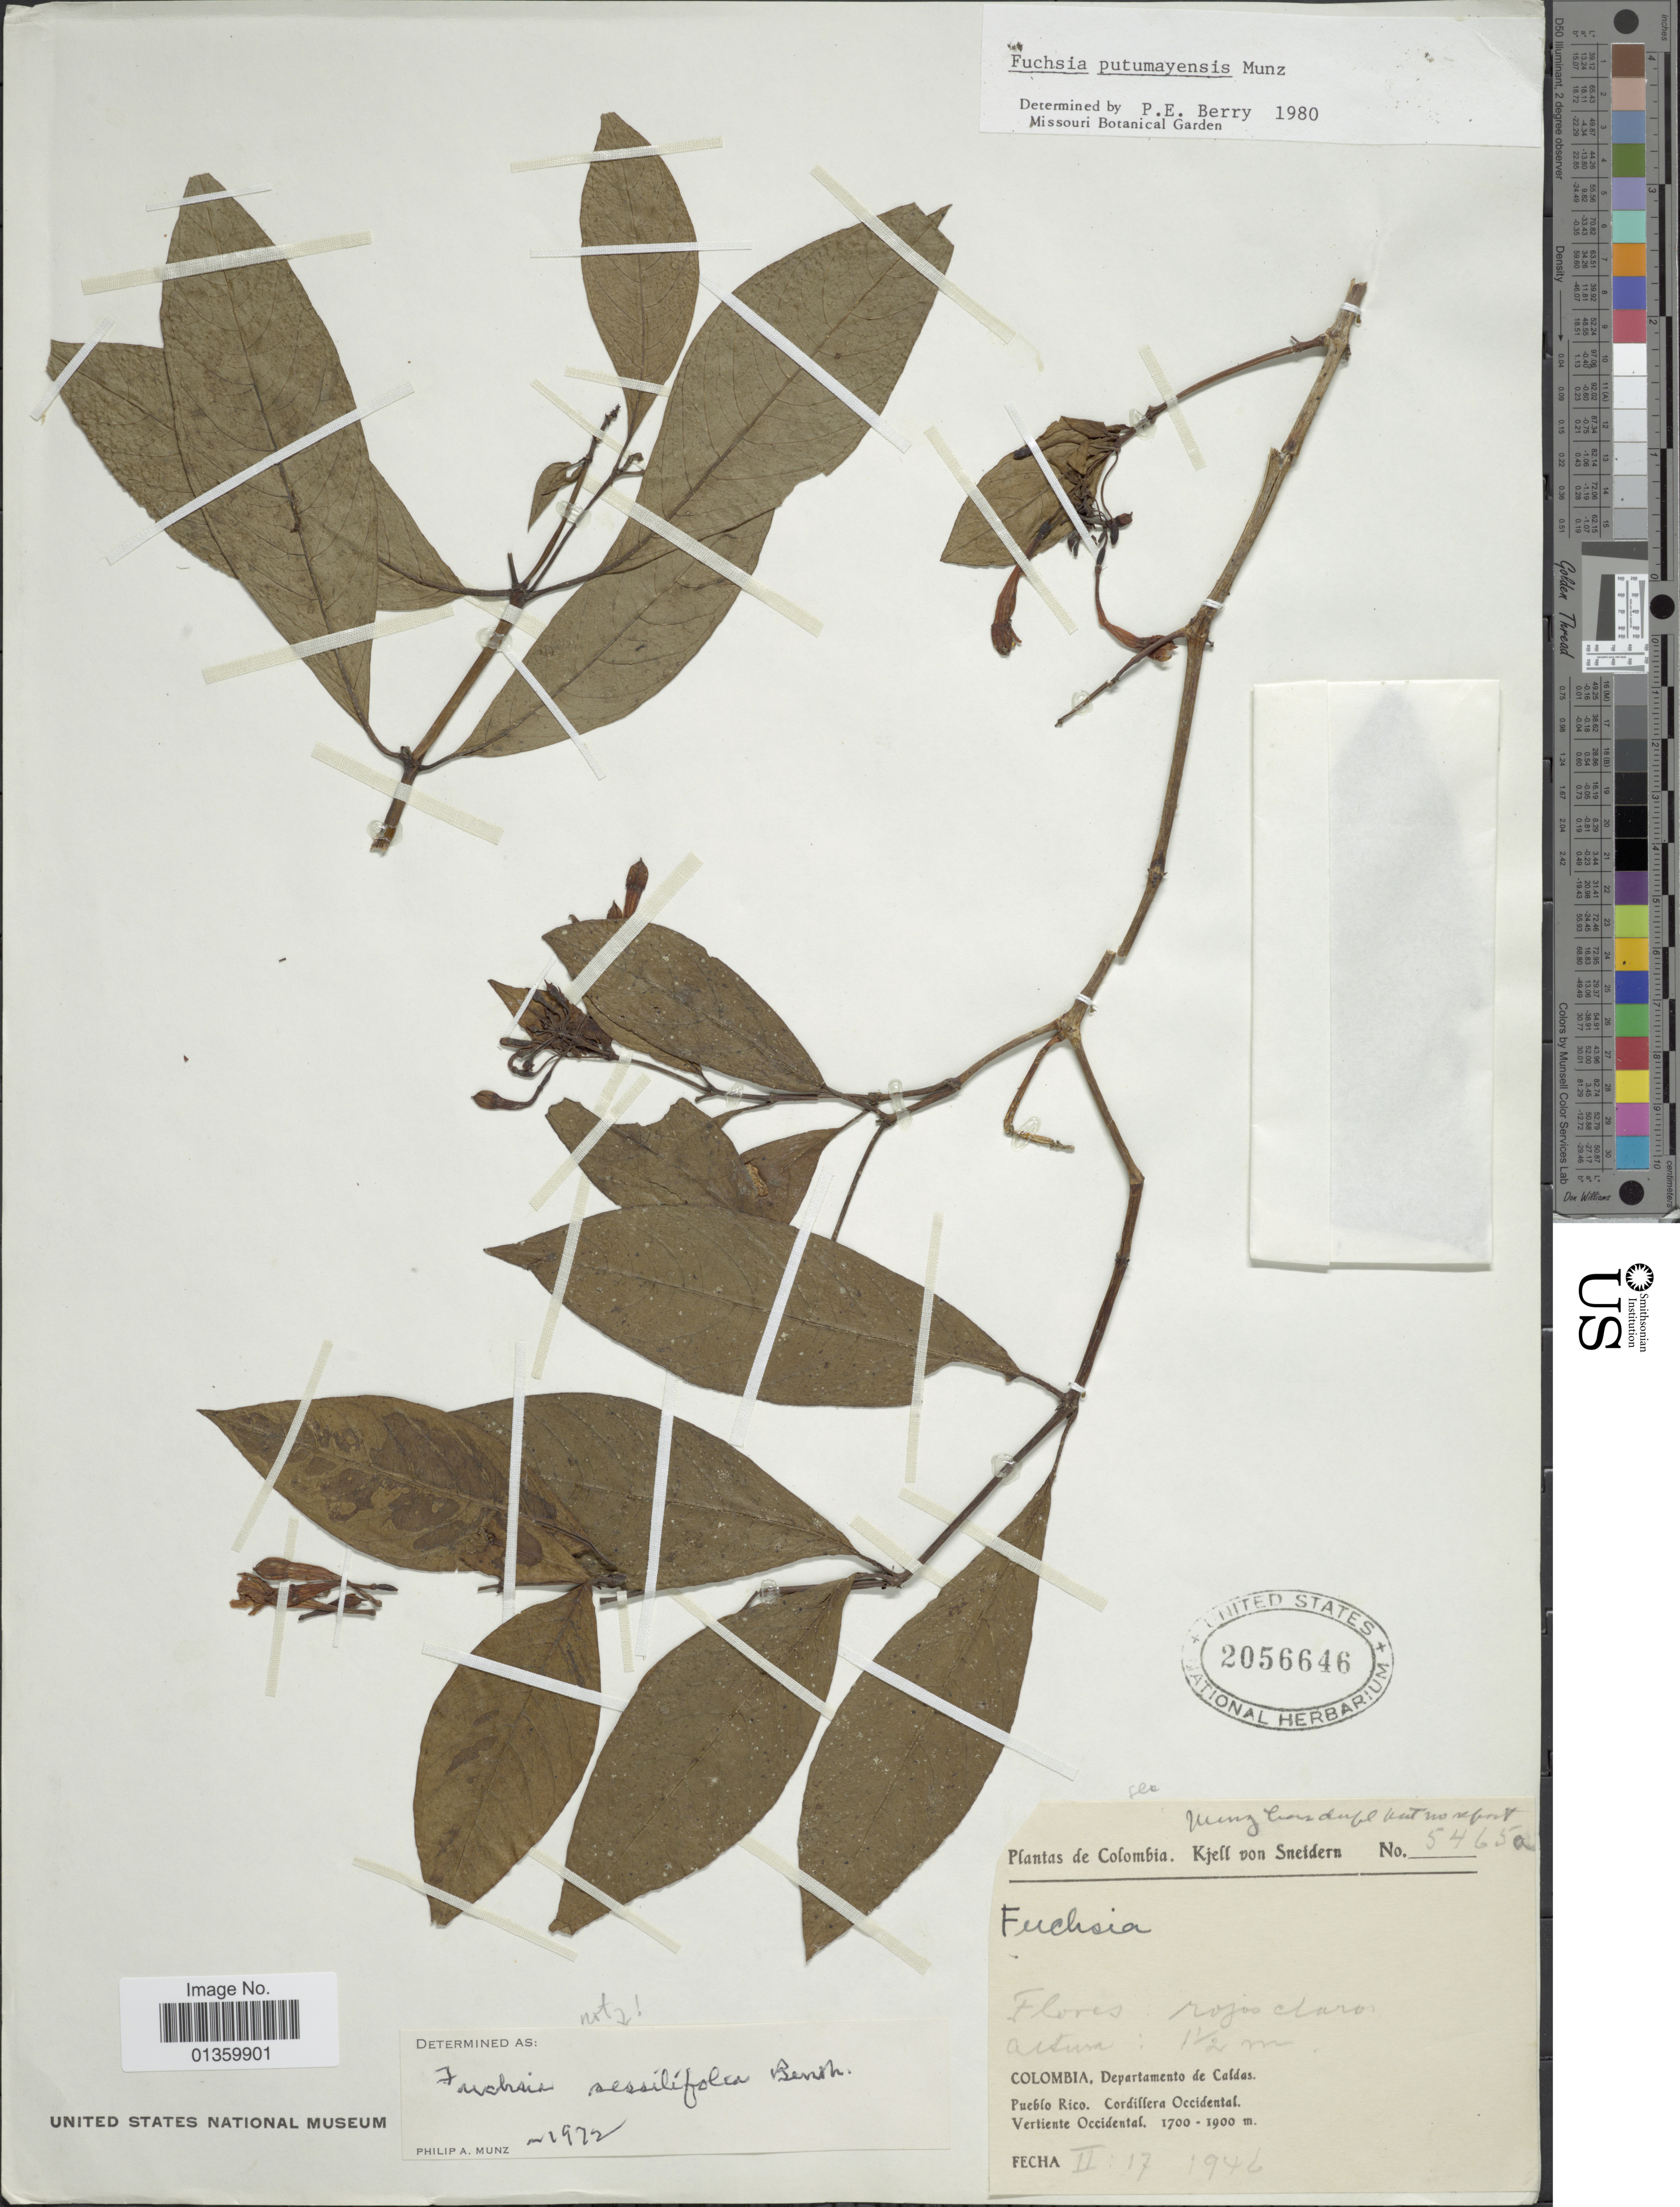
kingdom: Plantae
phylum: Tracheophyta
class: Magnoliopsida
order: Myrtales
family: Onagraceae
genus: Fuchsia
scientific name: Fuchsia putumayensis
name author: Munz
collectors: K. von Sneidern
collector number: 5465a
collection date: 1946-02-17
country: Colombia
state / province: Caldas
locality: Pueblo Rico. Cordillera Occidental, Vertiente Occidental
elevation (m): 1700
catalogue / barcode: US 2056646